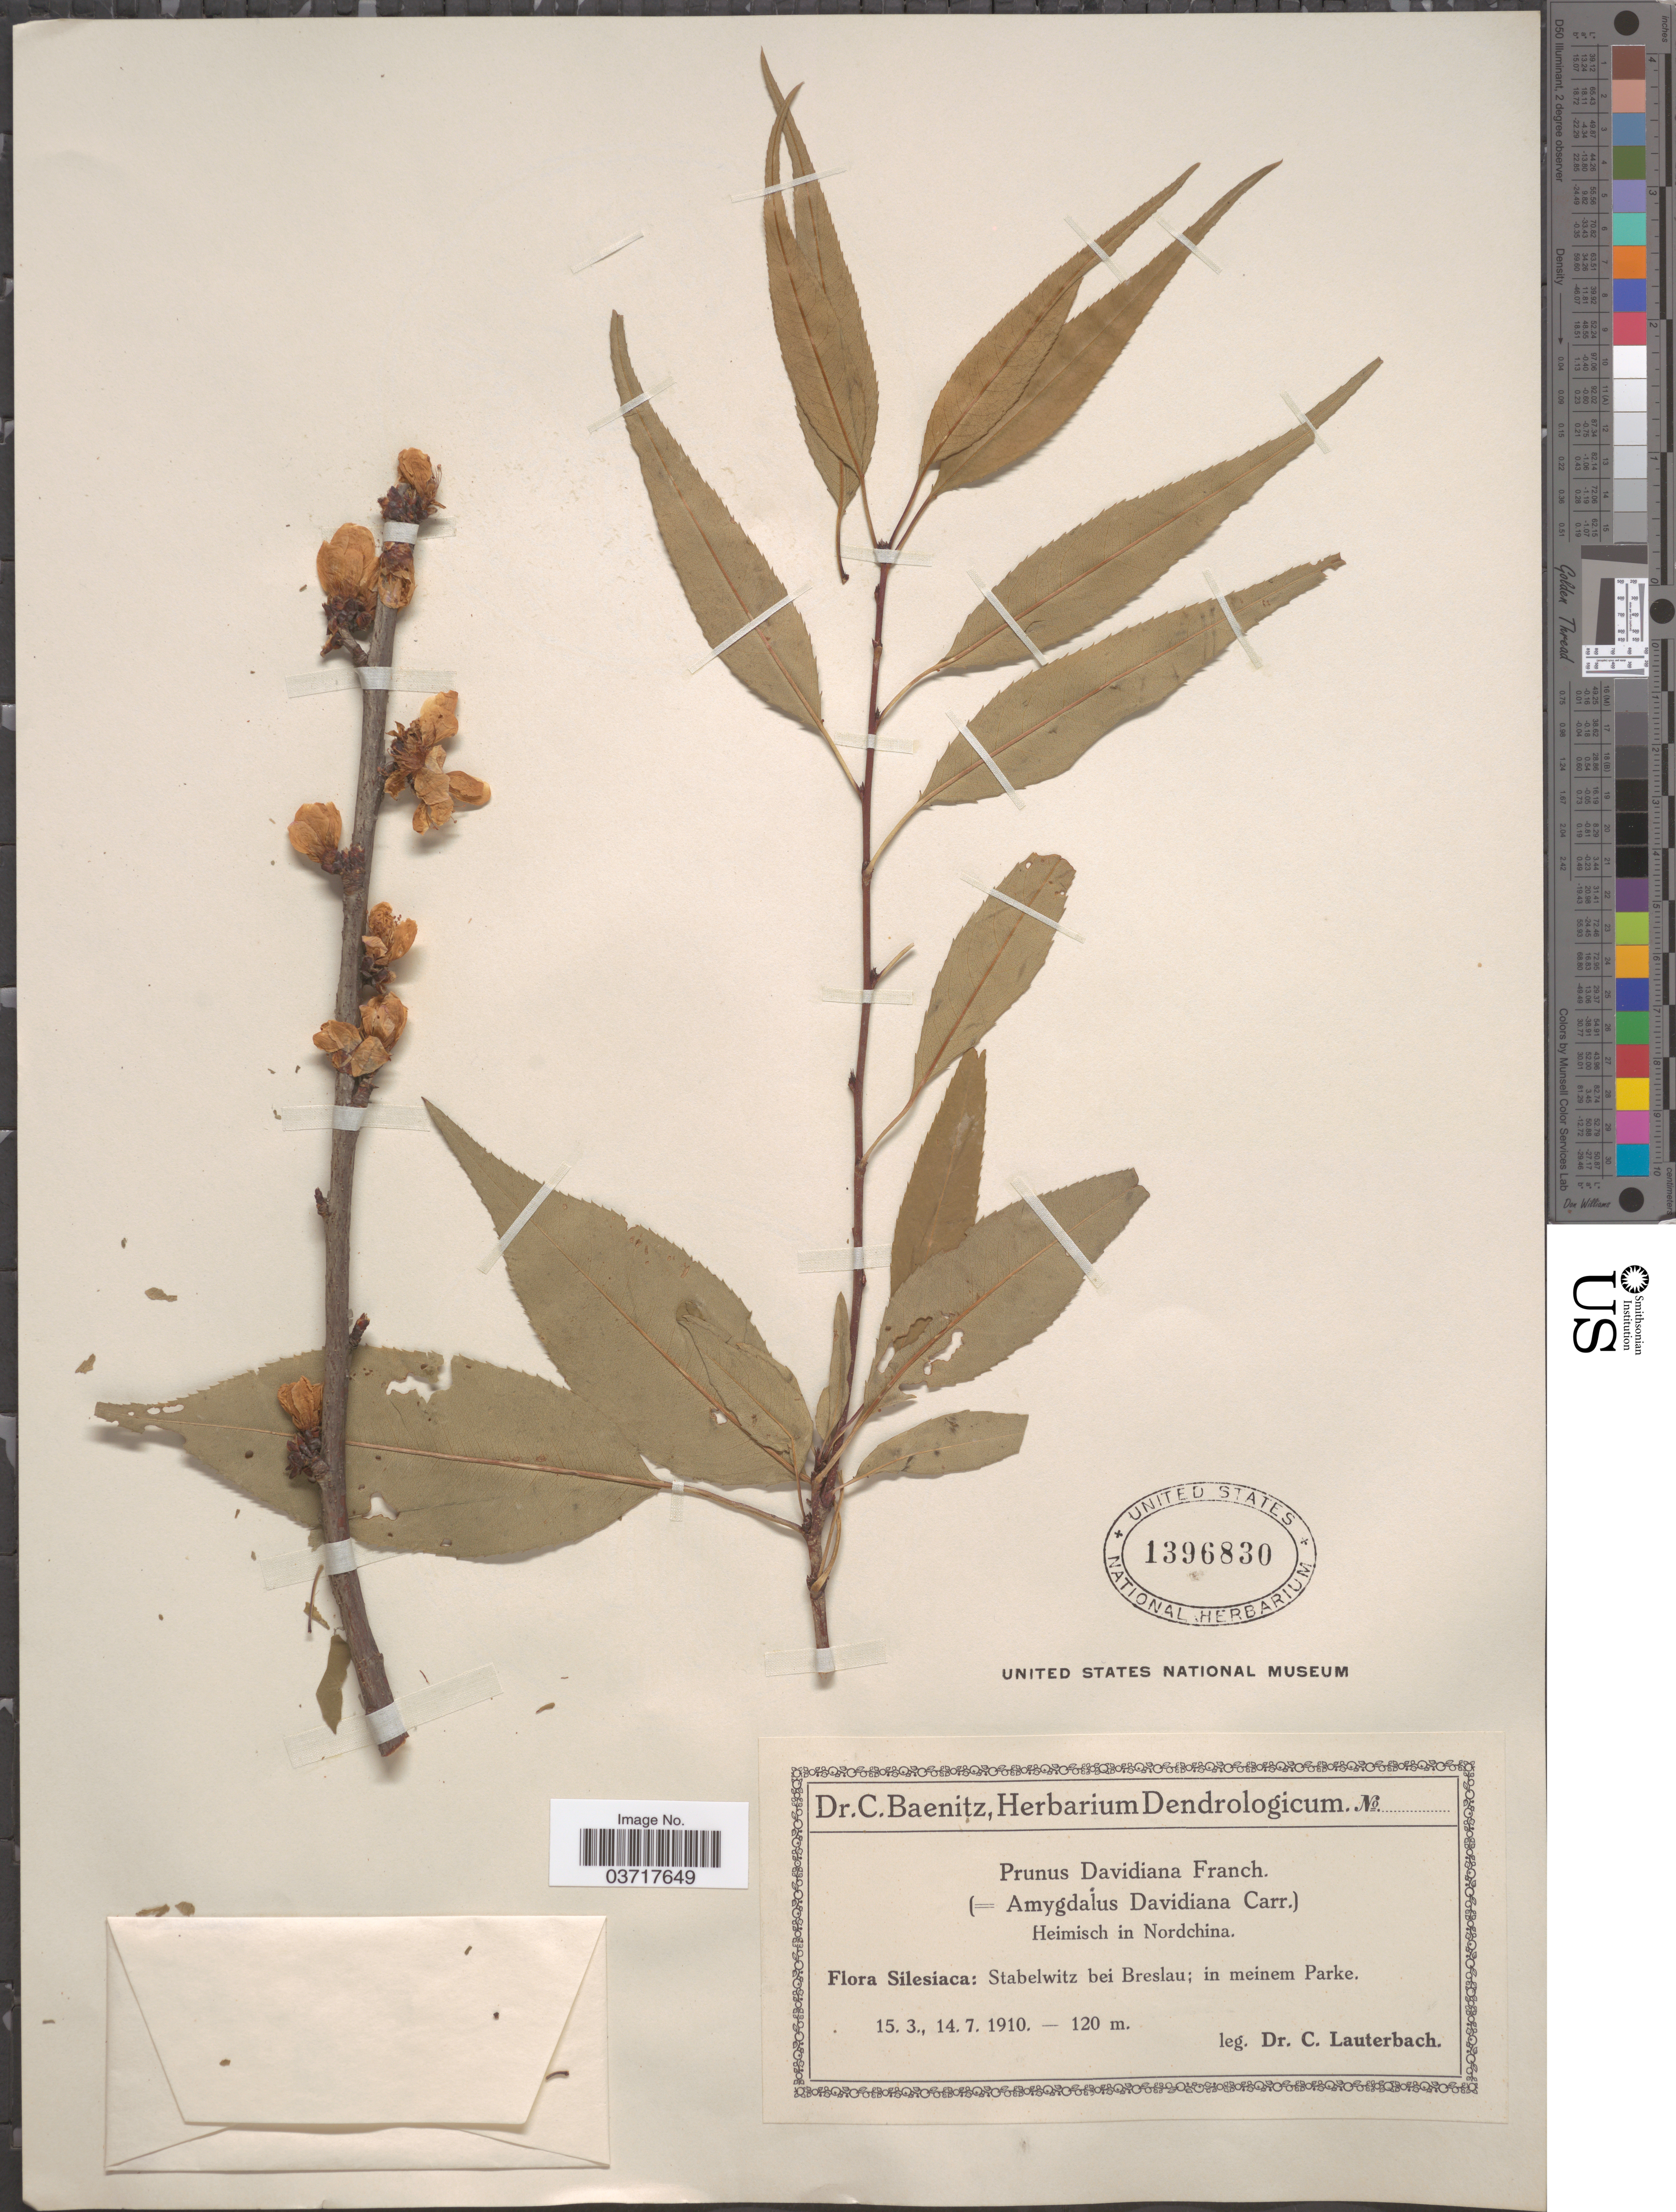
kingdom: Plantae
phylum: Tracheophyta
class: Magnoliopsida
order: Rosales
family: Rosaceae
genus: Prunus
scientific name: Prunus davidiana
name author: (Carrière) Franch.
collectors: C. A. G. Lauterbach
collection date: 1910-03-15/1910-07-14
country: Czechia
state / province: Moravian-Silesian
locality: Silesiaca: Stabelwitz bei Breslau; in meinem Parke.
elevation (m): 120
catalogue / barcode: US 1396830